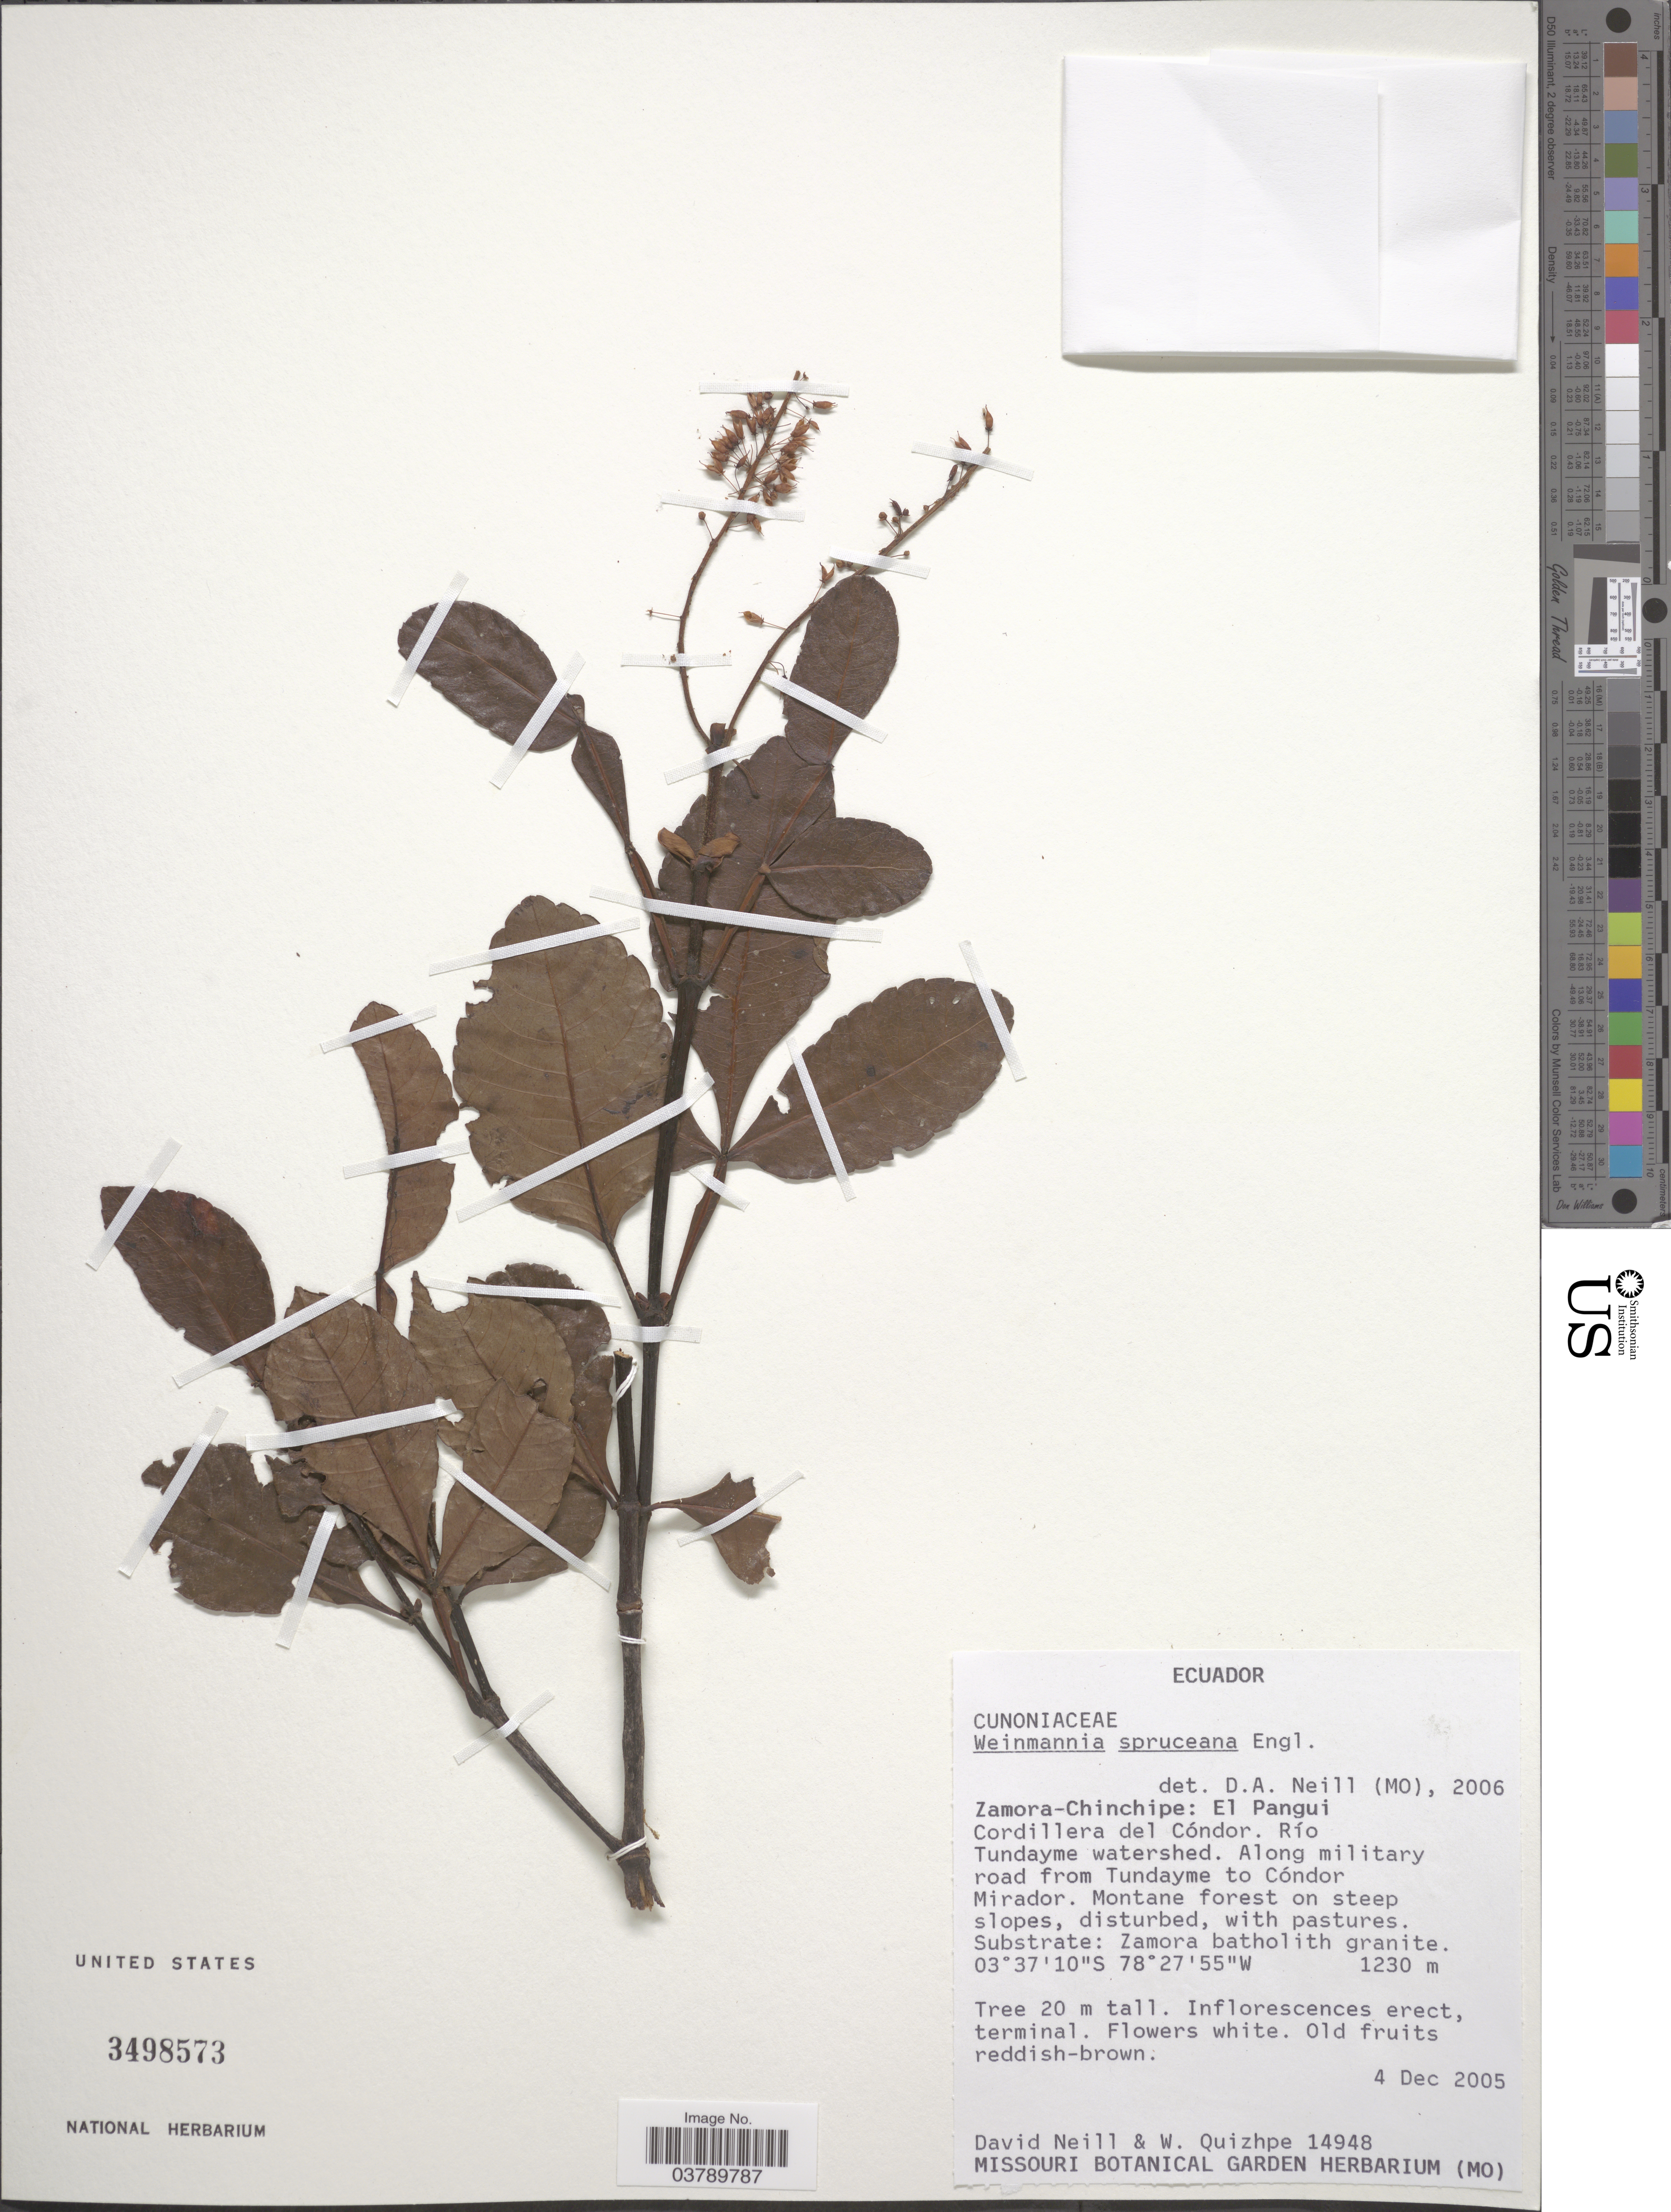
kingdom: Plantae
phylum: Tracheophyta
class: Magnoliopsida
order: Oxalidales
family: Cunoniaceae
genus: Weinmannia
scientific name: Weinmannia spruceana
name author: Engl.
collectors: D. Neill & W. Quizhpe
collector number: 14948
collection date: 2005-12-04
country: Ecuador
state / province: Zamora-Chinchipe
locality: El Pangui. Cordillera del Cóndor. Río Tundayme watershed. Along military road from Tundayme to Cóndor Mirador.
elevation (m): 1230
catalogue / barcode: US 3498573